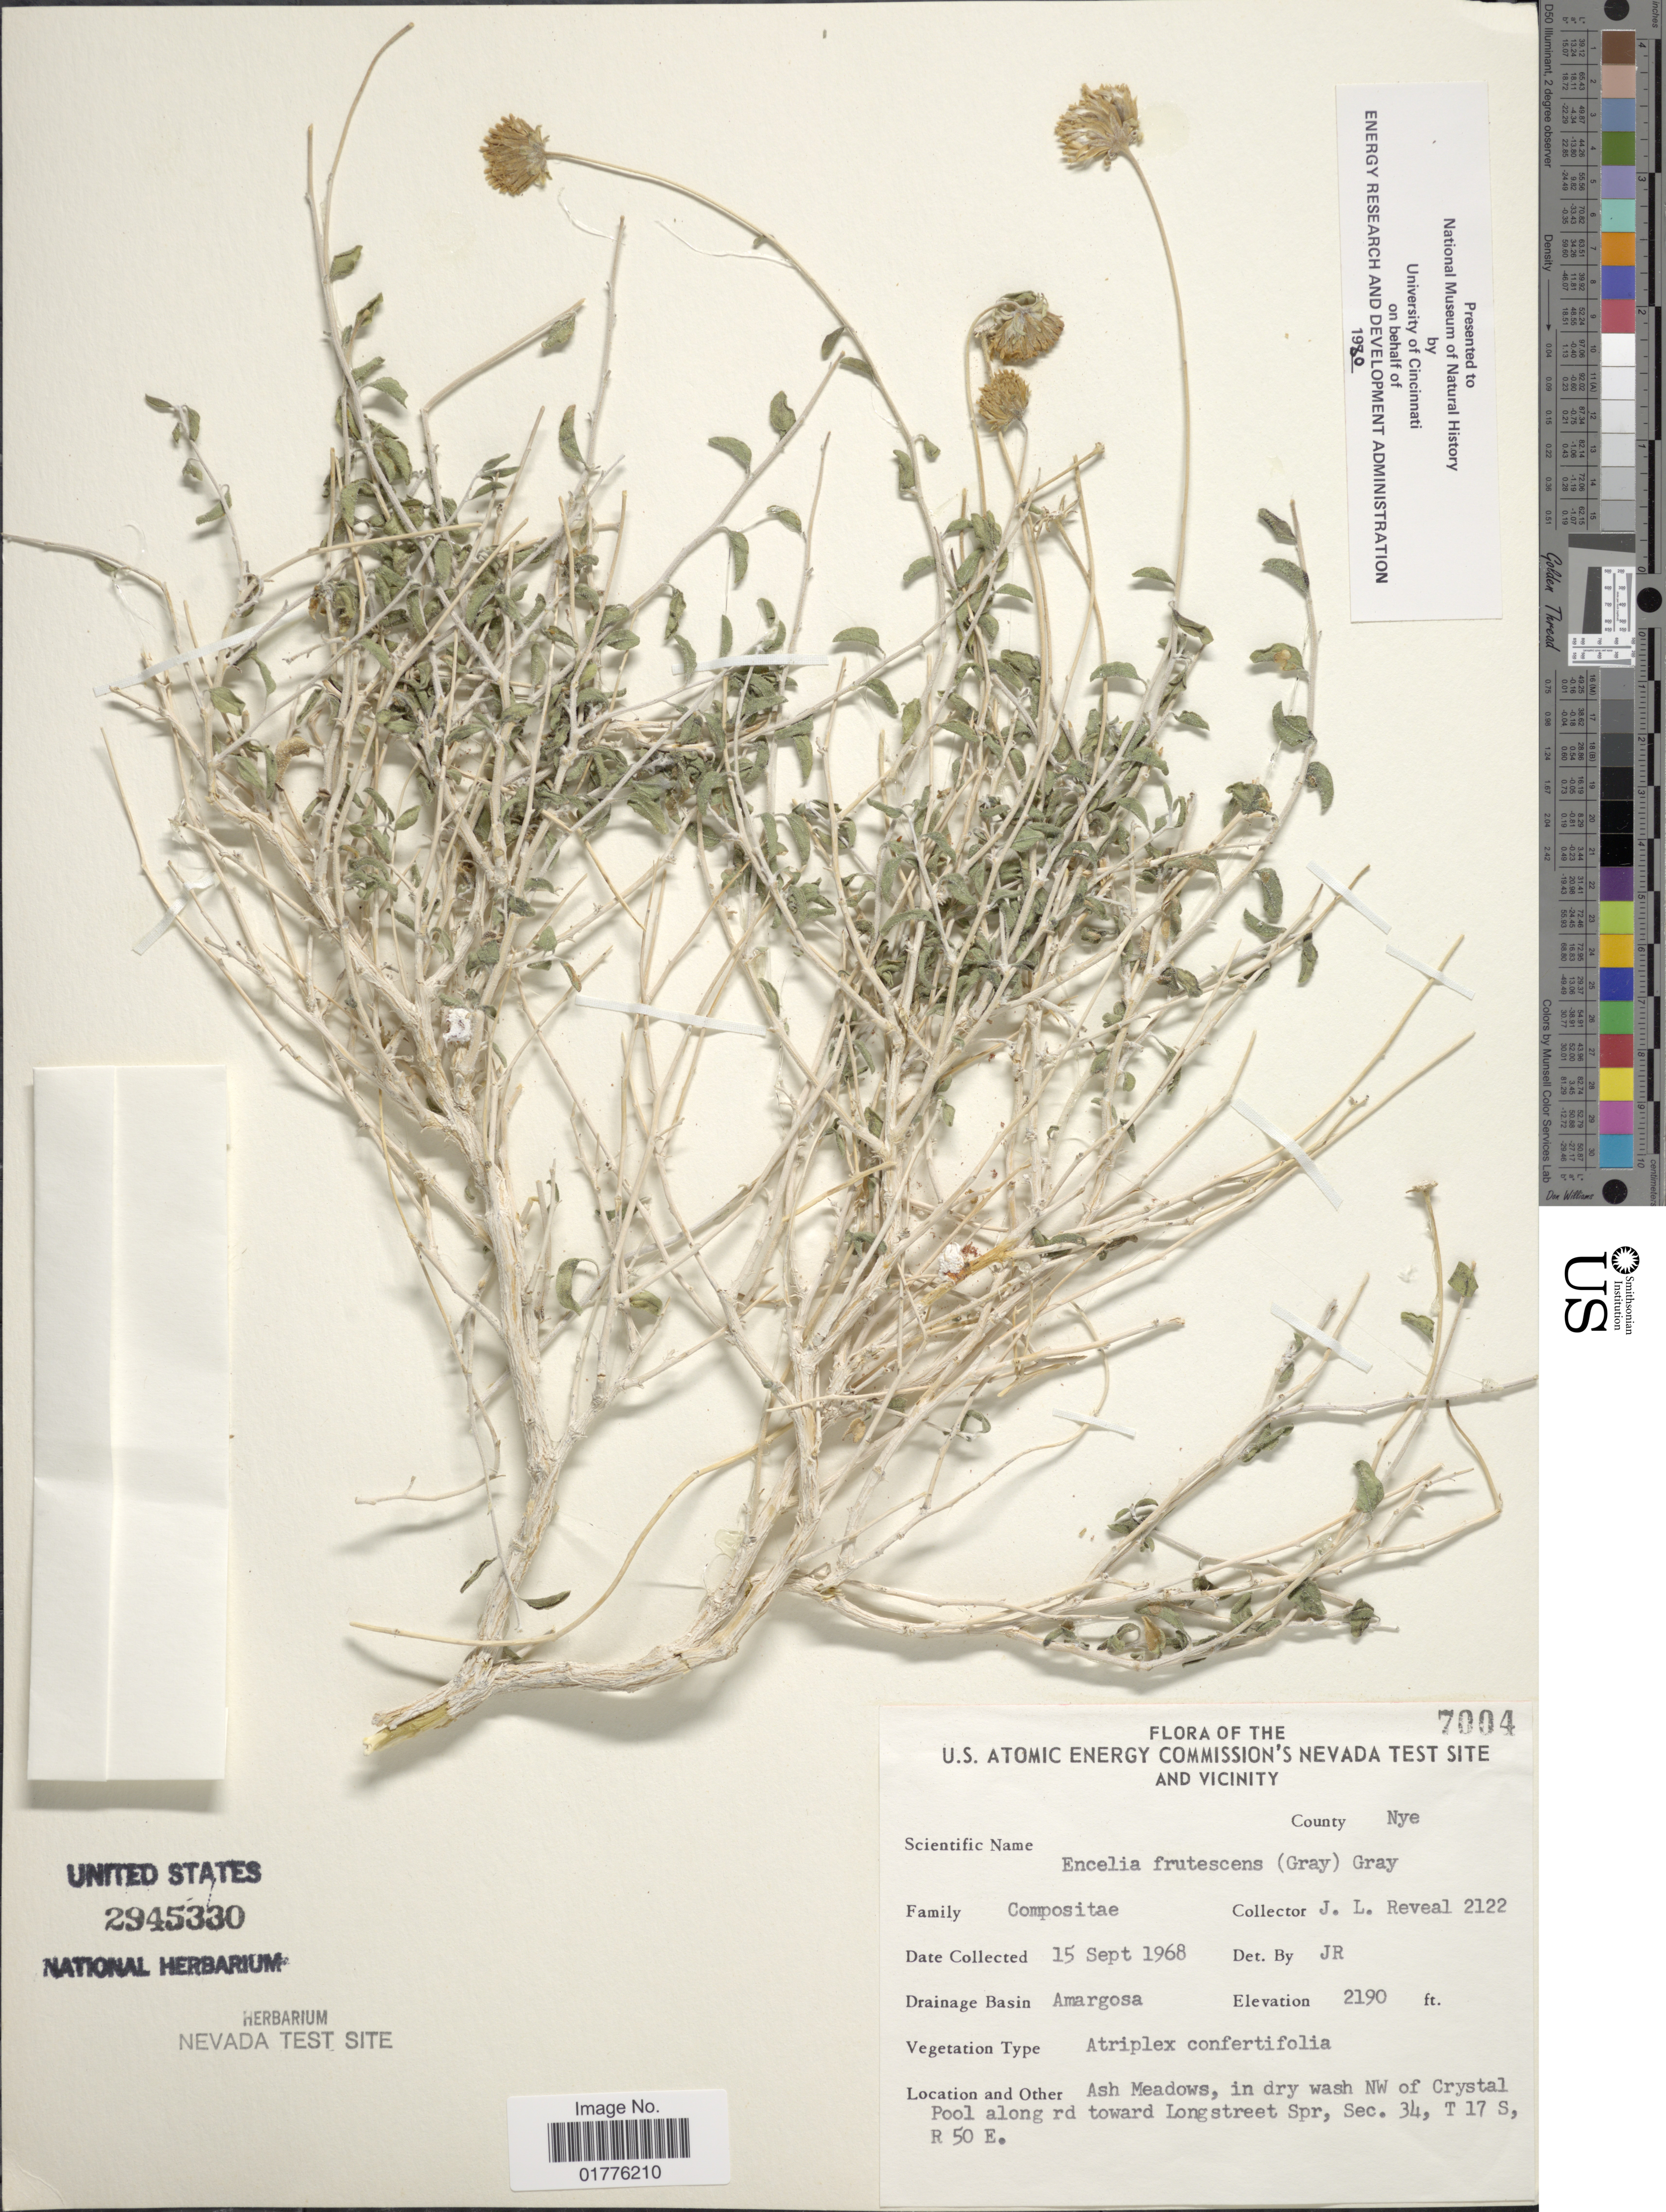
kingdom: Plantae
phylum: Tracheophyta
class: Magnoliopsida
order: Asterales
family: Asteraceae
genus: Encelia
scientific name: Encelia frutescens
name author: (A. Gray) A. Gray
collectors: J. C. Beatley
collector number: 7004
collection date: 1968-09-15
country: United States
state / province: Nevada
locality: The U.S. Atomic Energy Commission's Nevada Test site and vicinity. County Nye. Drainage Basin Amargosa. Ash Meadows, in dry wash NW of Crystal Pool along rd toward longstreet Spr, Sec.34, T 17 S, R. 50 E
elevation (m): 668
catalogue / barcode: US 2945330